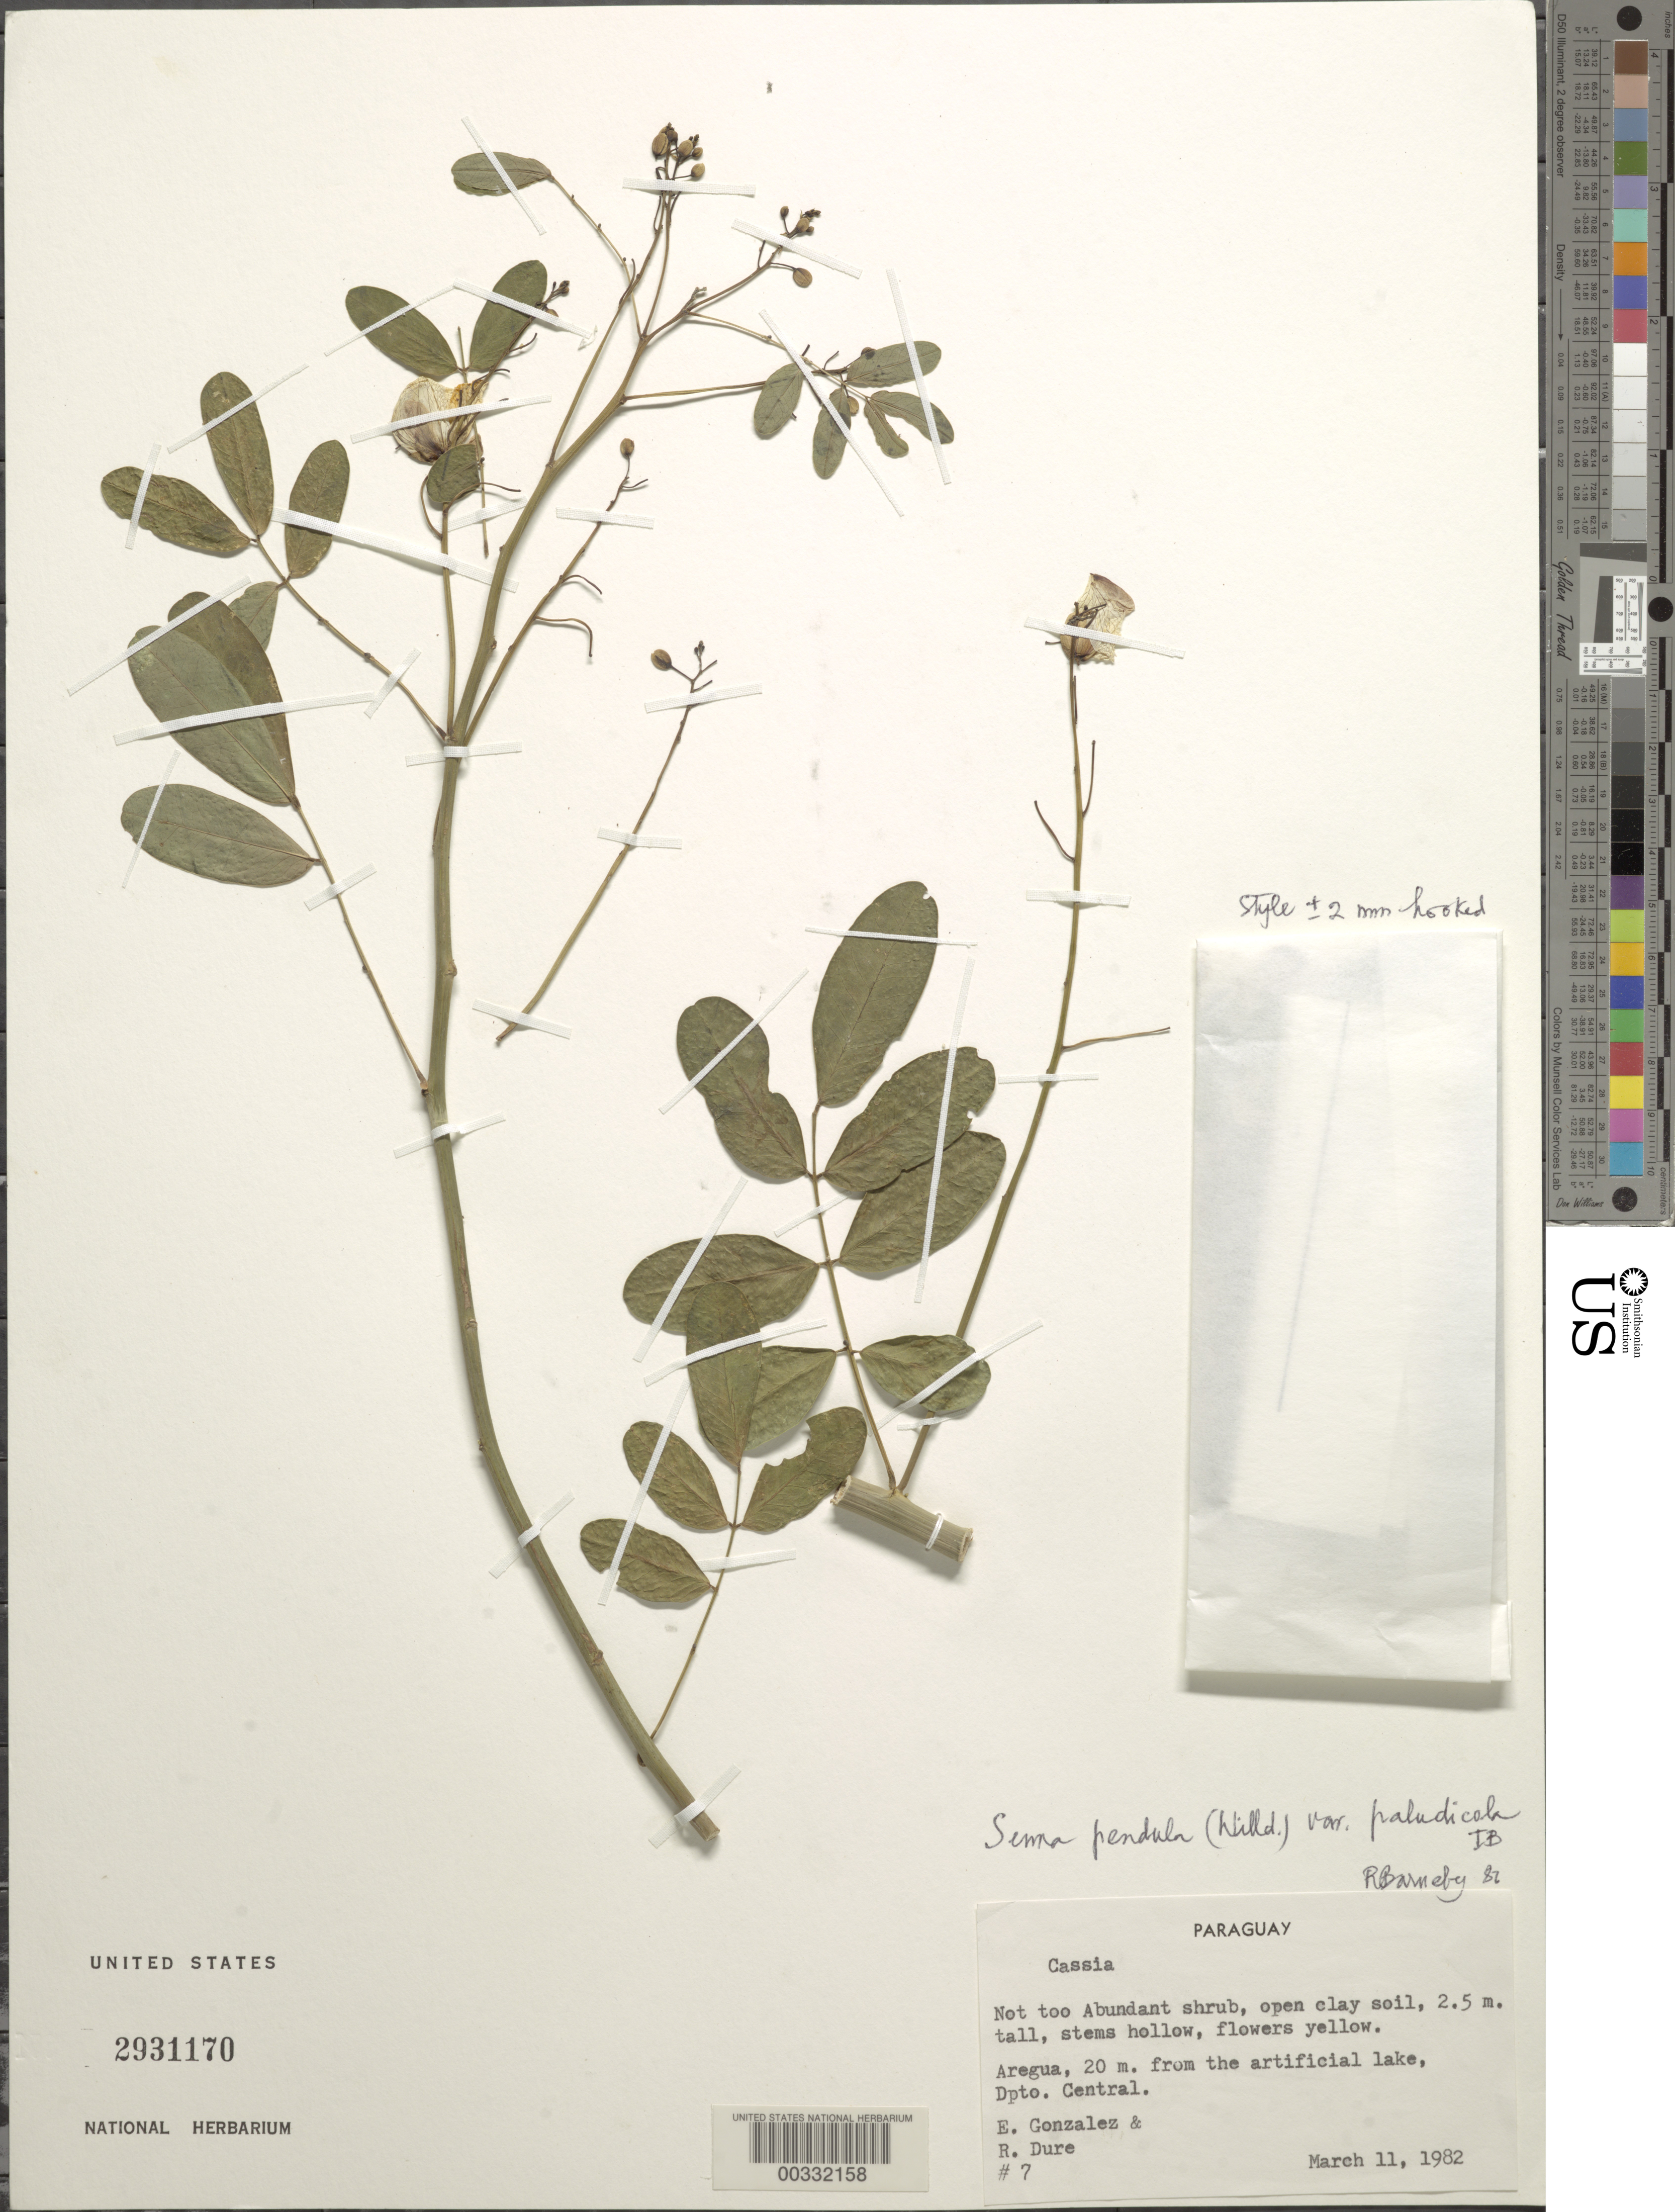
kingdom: Plantae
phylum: Tracheophyta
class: Magnoliopsida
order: Fabales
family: Fabaceae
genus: Senna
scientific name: Senna pendula var. paludicola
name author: H.S. Irwin & Barneby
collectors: E. Gonzalez & R. Duré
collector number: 7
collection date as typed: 11 Mar 1982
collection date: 1982-03-11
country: Paraguay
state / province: Central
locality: Aregua, 20m from the artifical lake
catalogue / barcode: US 2931170